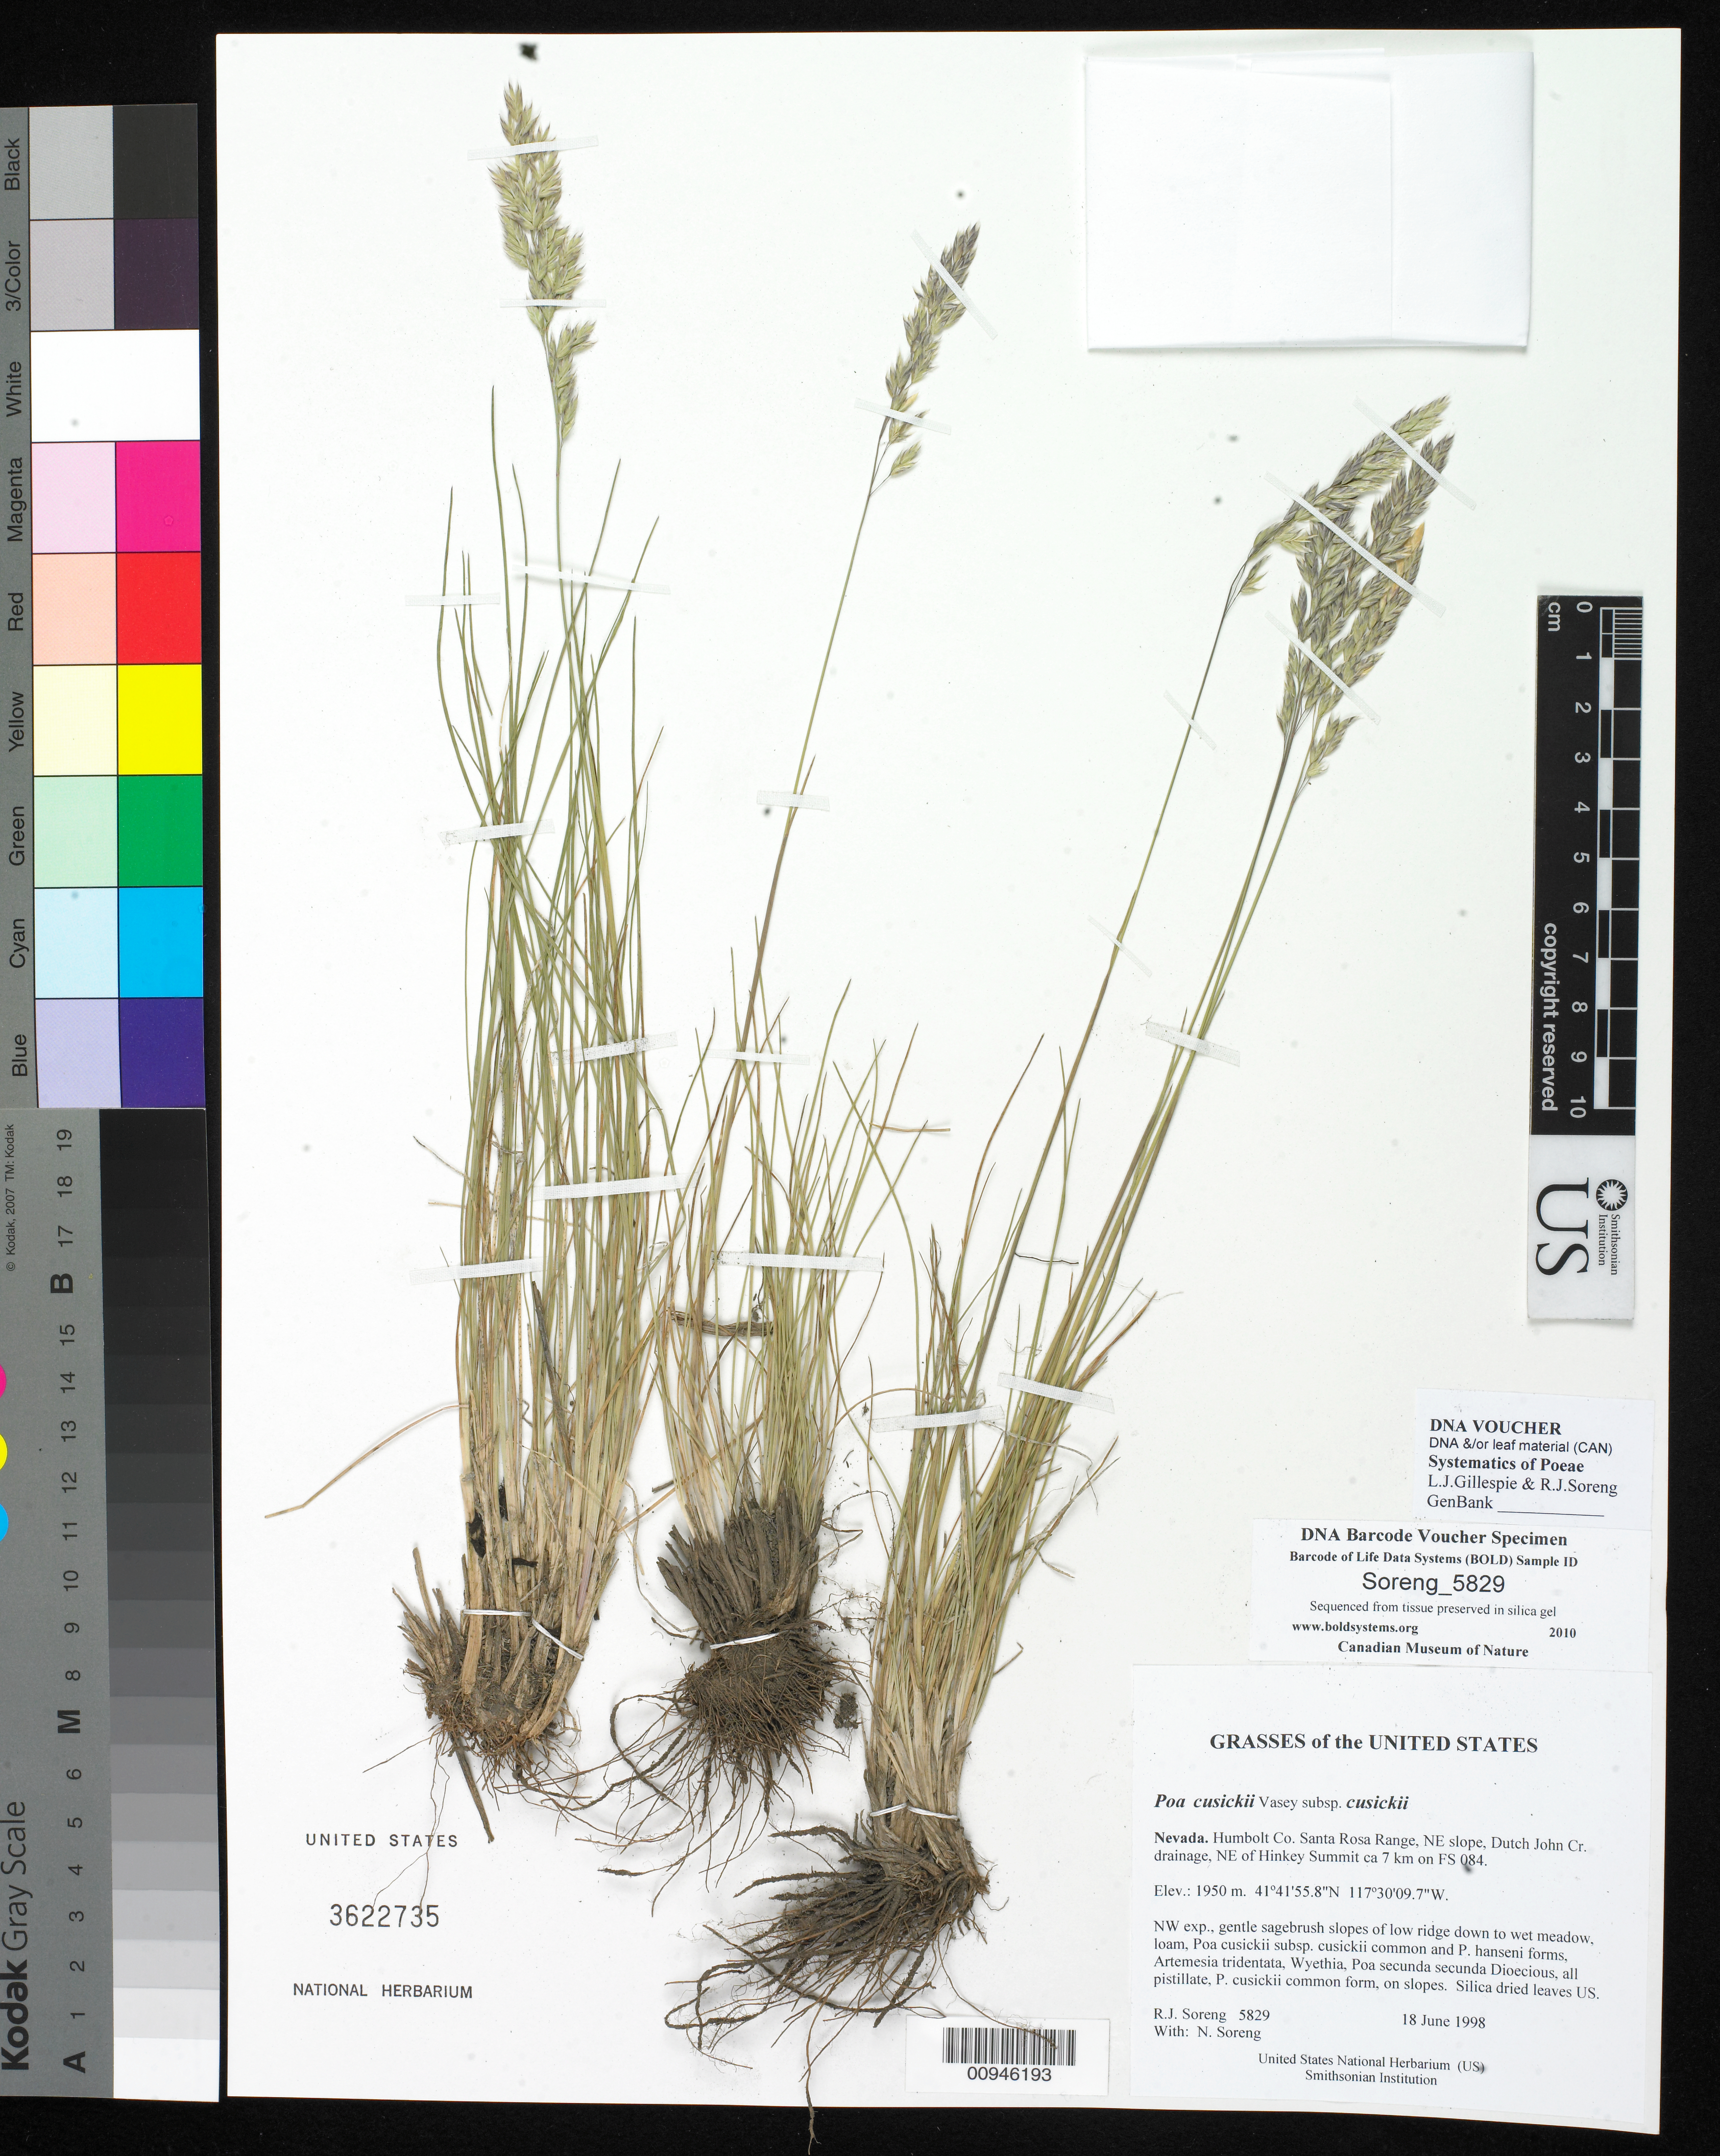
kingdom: Plantae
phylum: Tracheophyta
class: Liliopsida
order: Poales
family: Poaceae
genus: Poa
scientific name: Poa cusickii subsp. cusickii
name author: Vasey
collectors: R. J. Soreng & N. L. Soreng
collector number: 5829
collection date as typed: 18 June 1998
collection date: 1998-06-18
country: United States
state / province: Nevada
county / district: Humbolt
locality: Santa Rosa Range, NE slope, Dutch John Cr. drainage, NE of Hinkey Summit ca 7 km on FS 084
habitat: NW exp., gentle sagebrush slopes of low ridge down to wet meadow, loam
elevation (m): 1950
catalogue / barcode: US 3622735